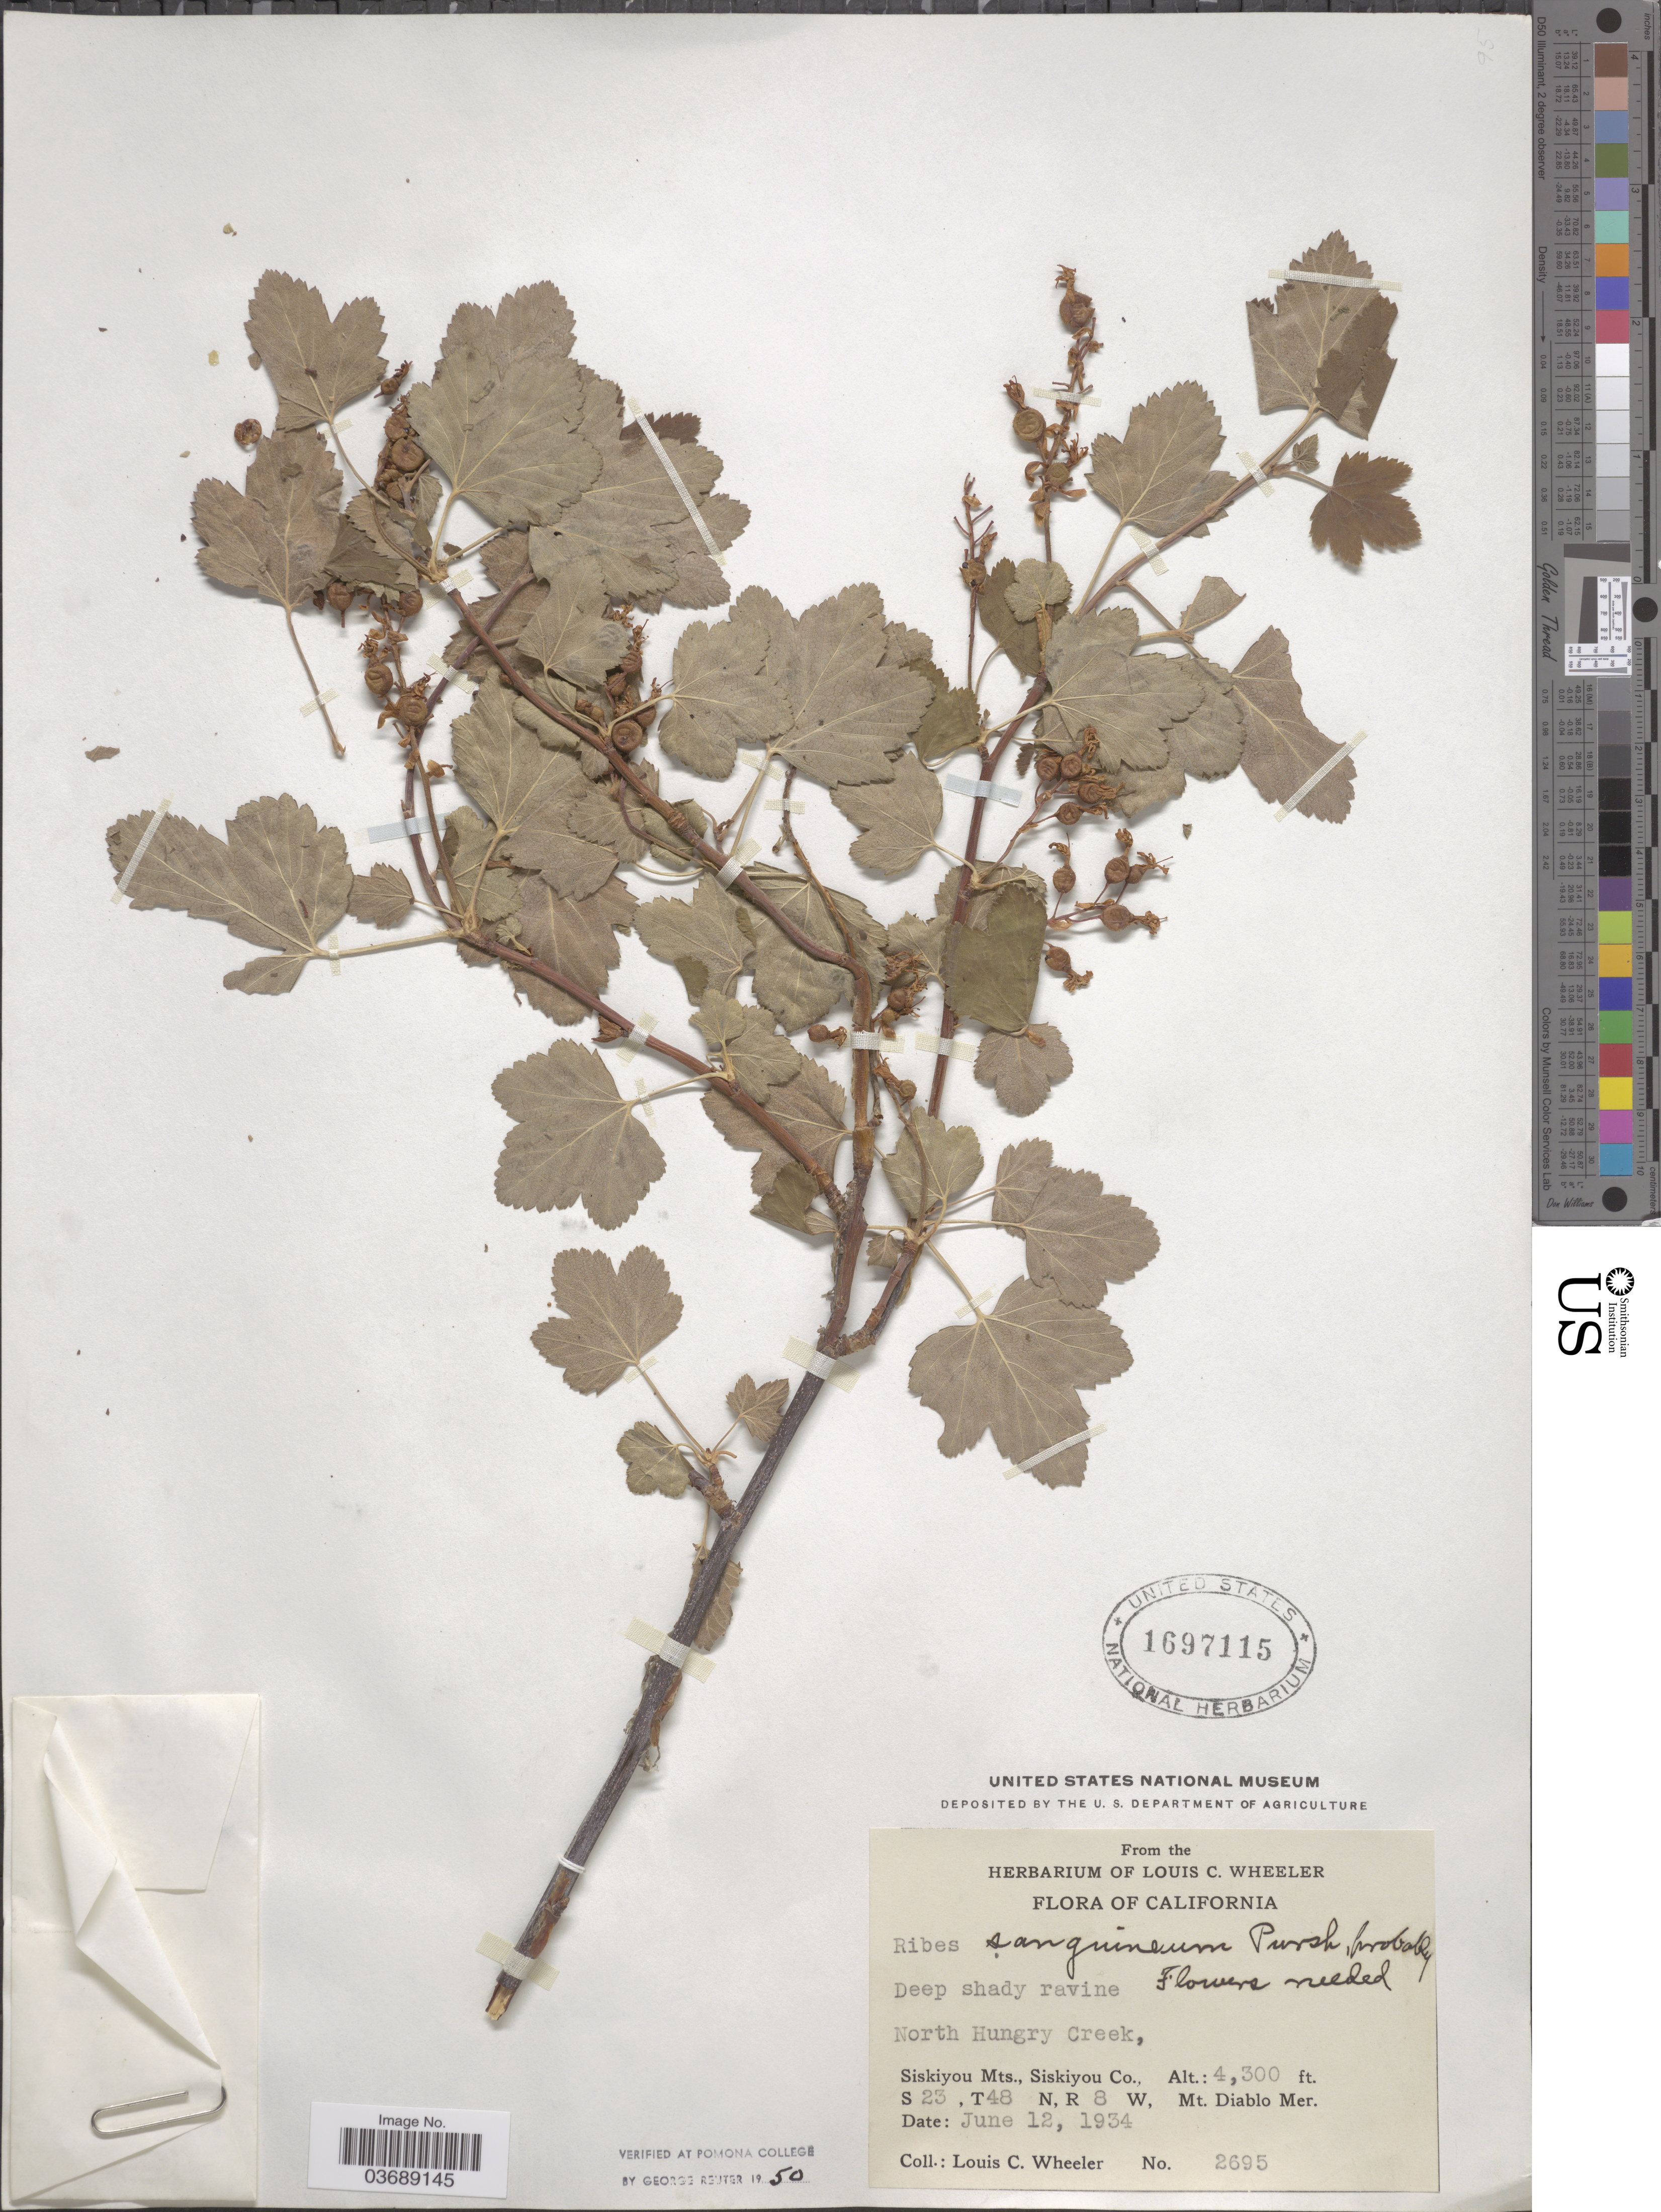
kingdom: Plantae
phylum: Tracheophyta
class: Magnoliopsida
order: Saxifragales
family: Grossulariaceae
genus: Ribes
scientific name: Ribes sanguineum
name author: Pursh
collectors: L. C. Wheeler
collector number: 2695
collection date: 1934-06-12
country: United States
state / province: California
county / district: Siskiyou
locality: North Hungry Creek. Siskiyou Mts., Siskiyou Co. S 23, T 48 N, R 8 W, Mt. Diablo Mer.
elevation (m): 1311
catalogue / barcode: US 1697115